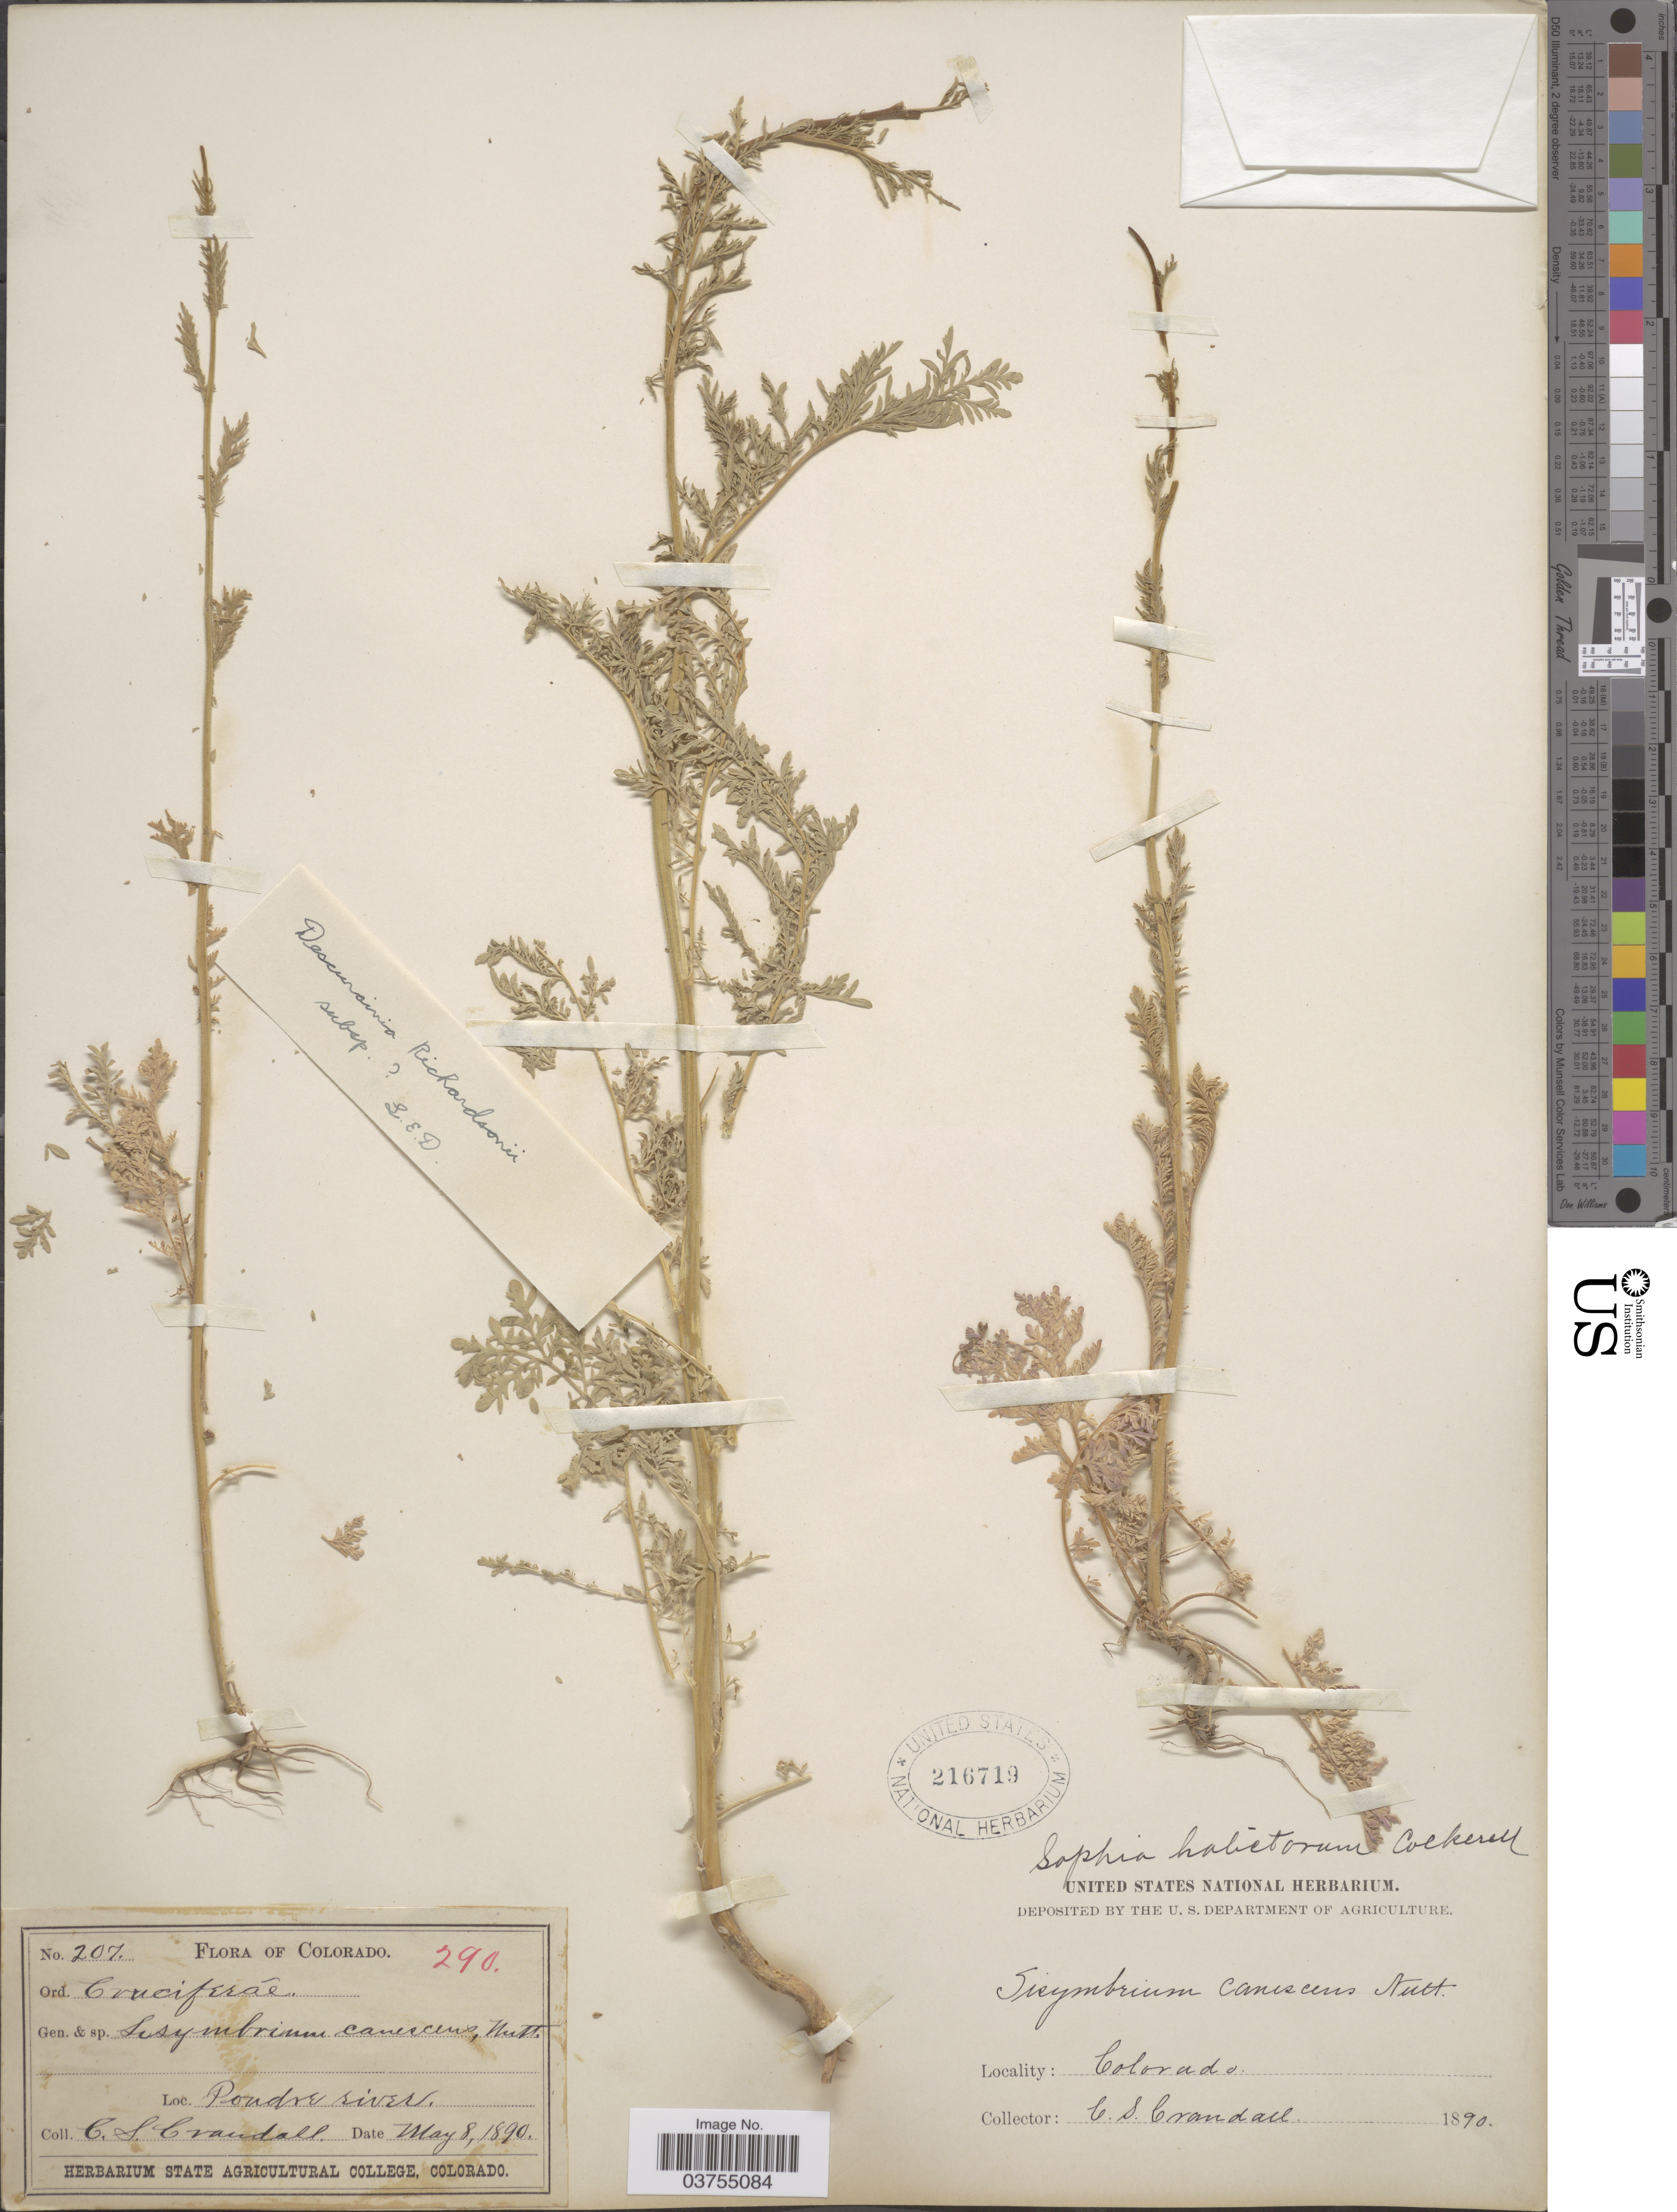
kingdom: Plantae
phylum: Tracheophyta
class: Magnoliopsida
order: Brassicales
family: Brassicaceae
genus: Descurainia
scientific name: Descurainia richardsonii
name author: (C.A. Mey.) O.E. Schulz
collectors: C. Crandall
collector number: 207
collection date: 1890-05-08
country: United States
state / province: Colorado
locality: Poudre river.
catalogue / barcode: US 216719